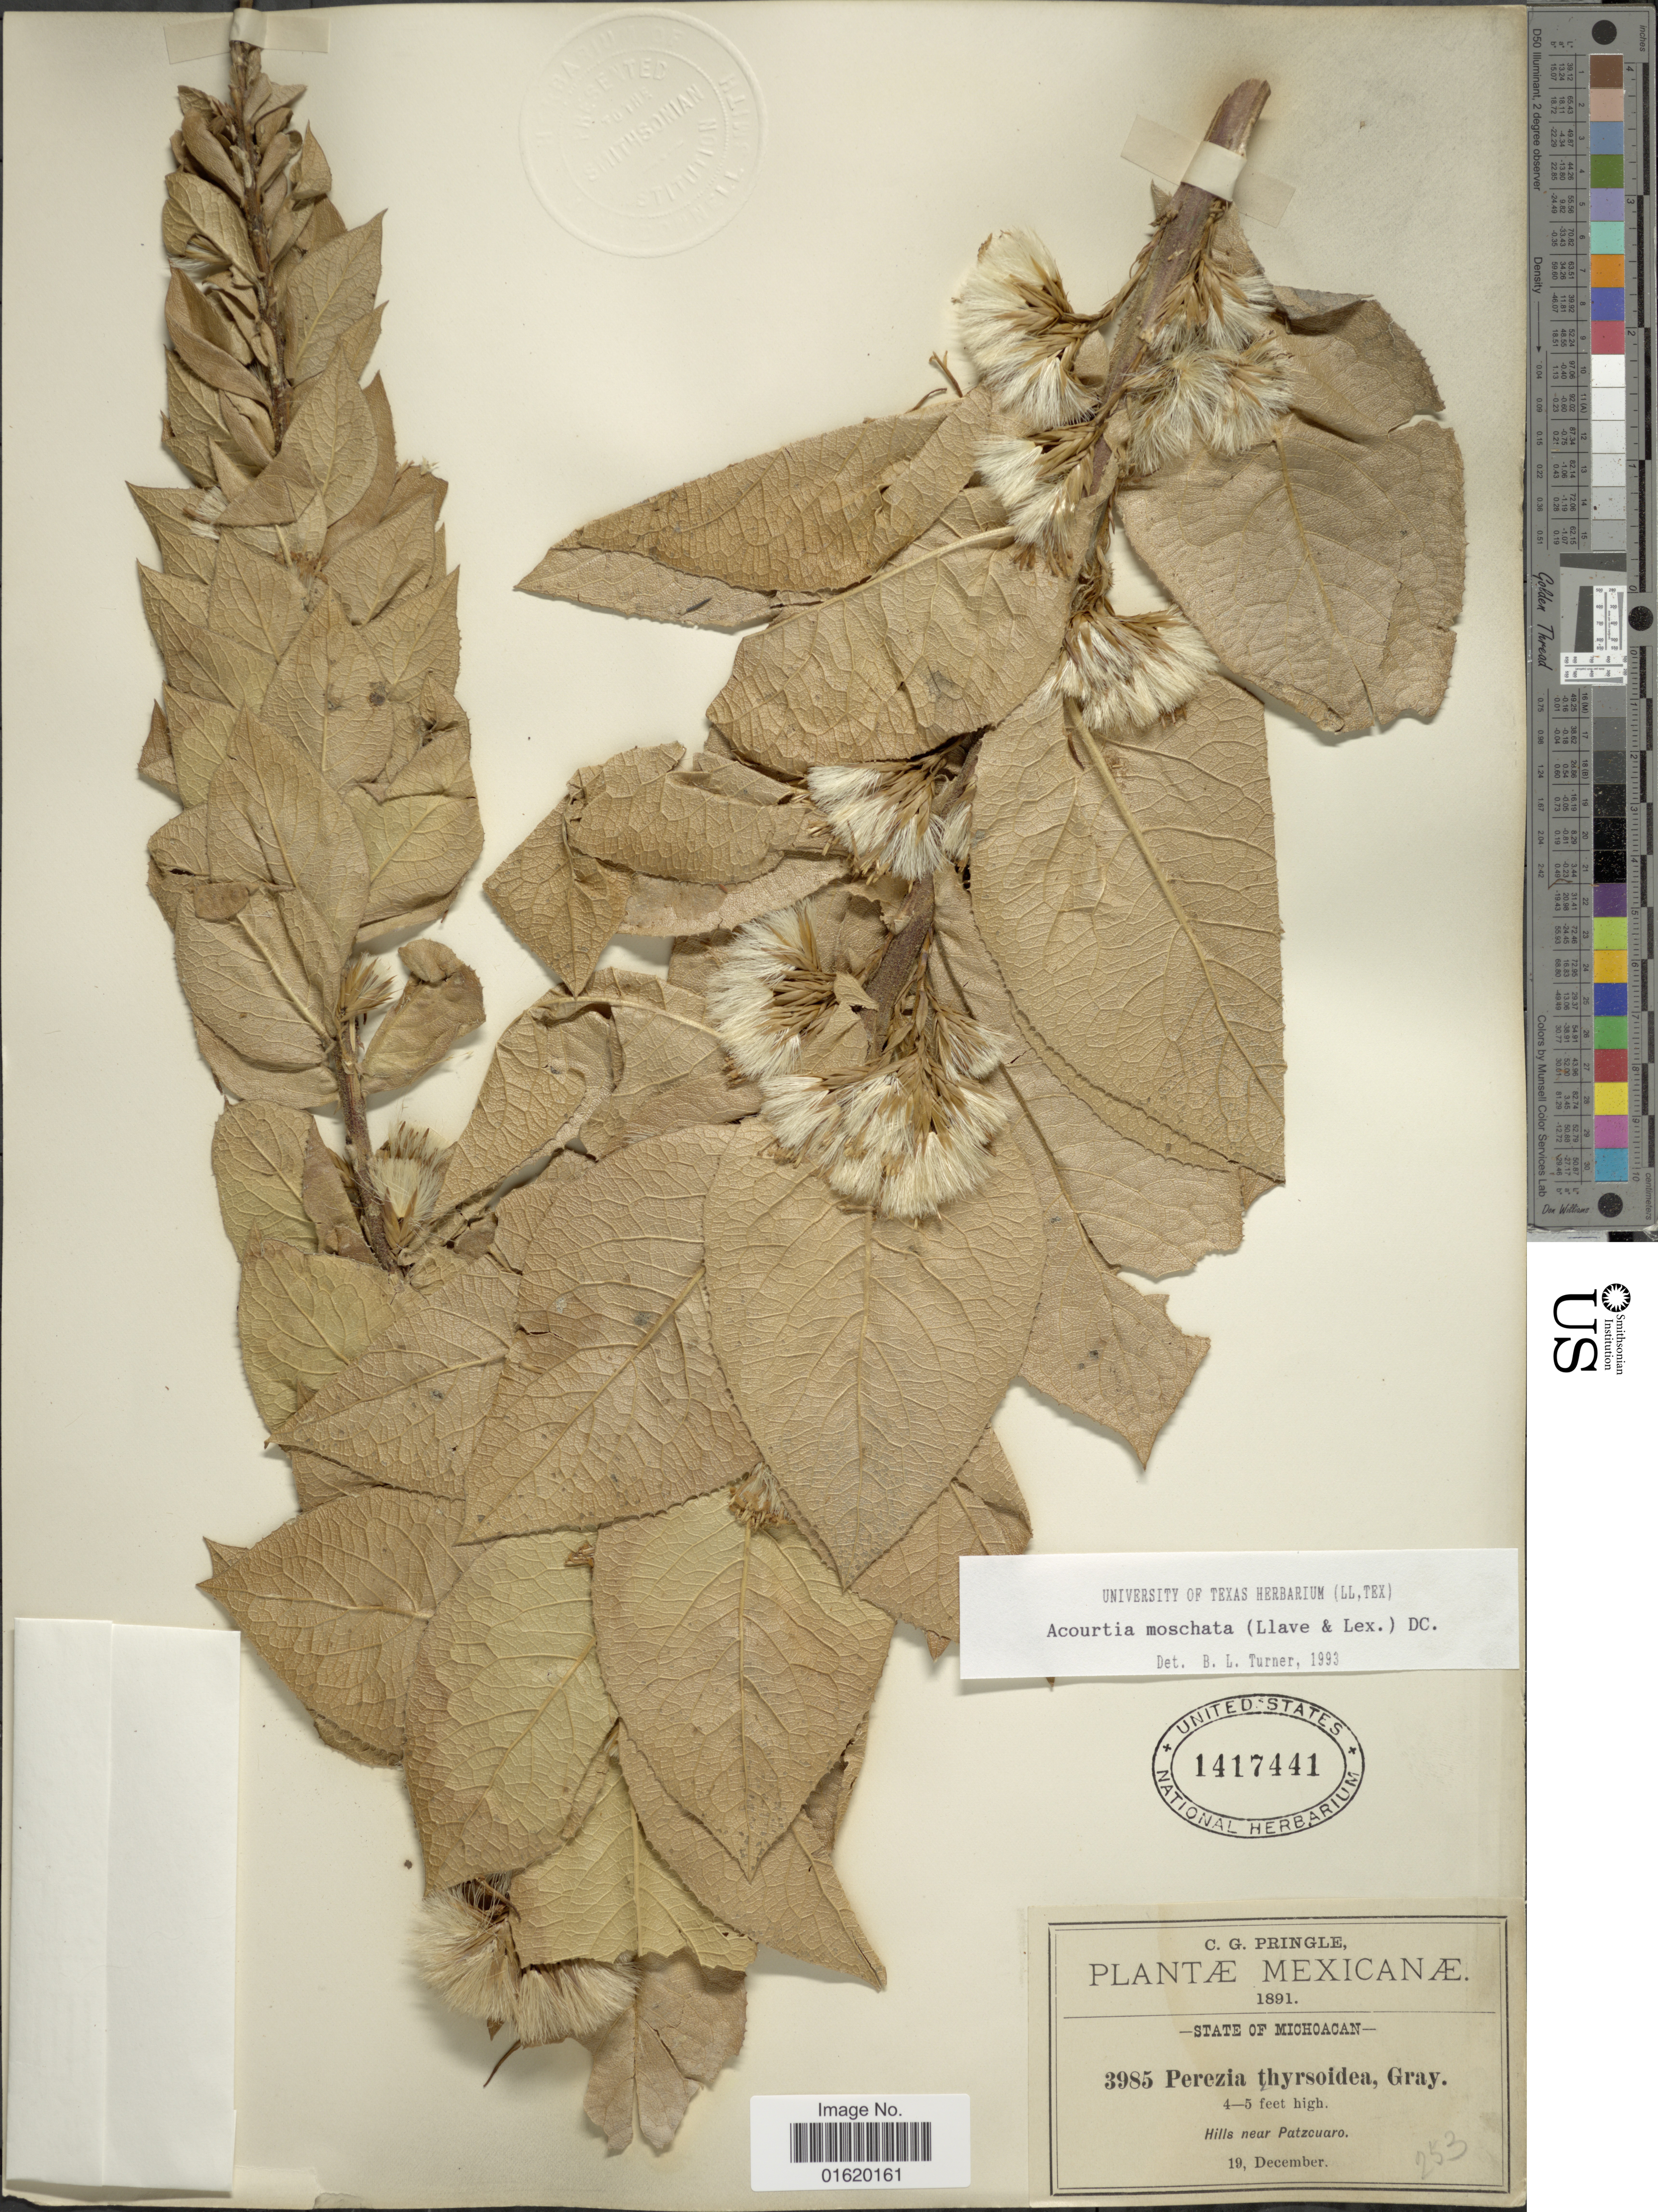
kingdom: Plantae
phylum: Tracheophyta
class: Magnoliopsida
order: Asterales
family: Asteraceae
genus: Acourtia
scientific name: Acourtia moschata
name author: DC.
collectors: C. G. Pringle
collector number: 3985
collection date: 1891-12-19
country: Mexico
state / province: Michoacán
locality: Hills near Patzcuaro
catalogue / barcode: US 1417441